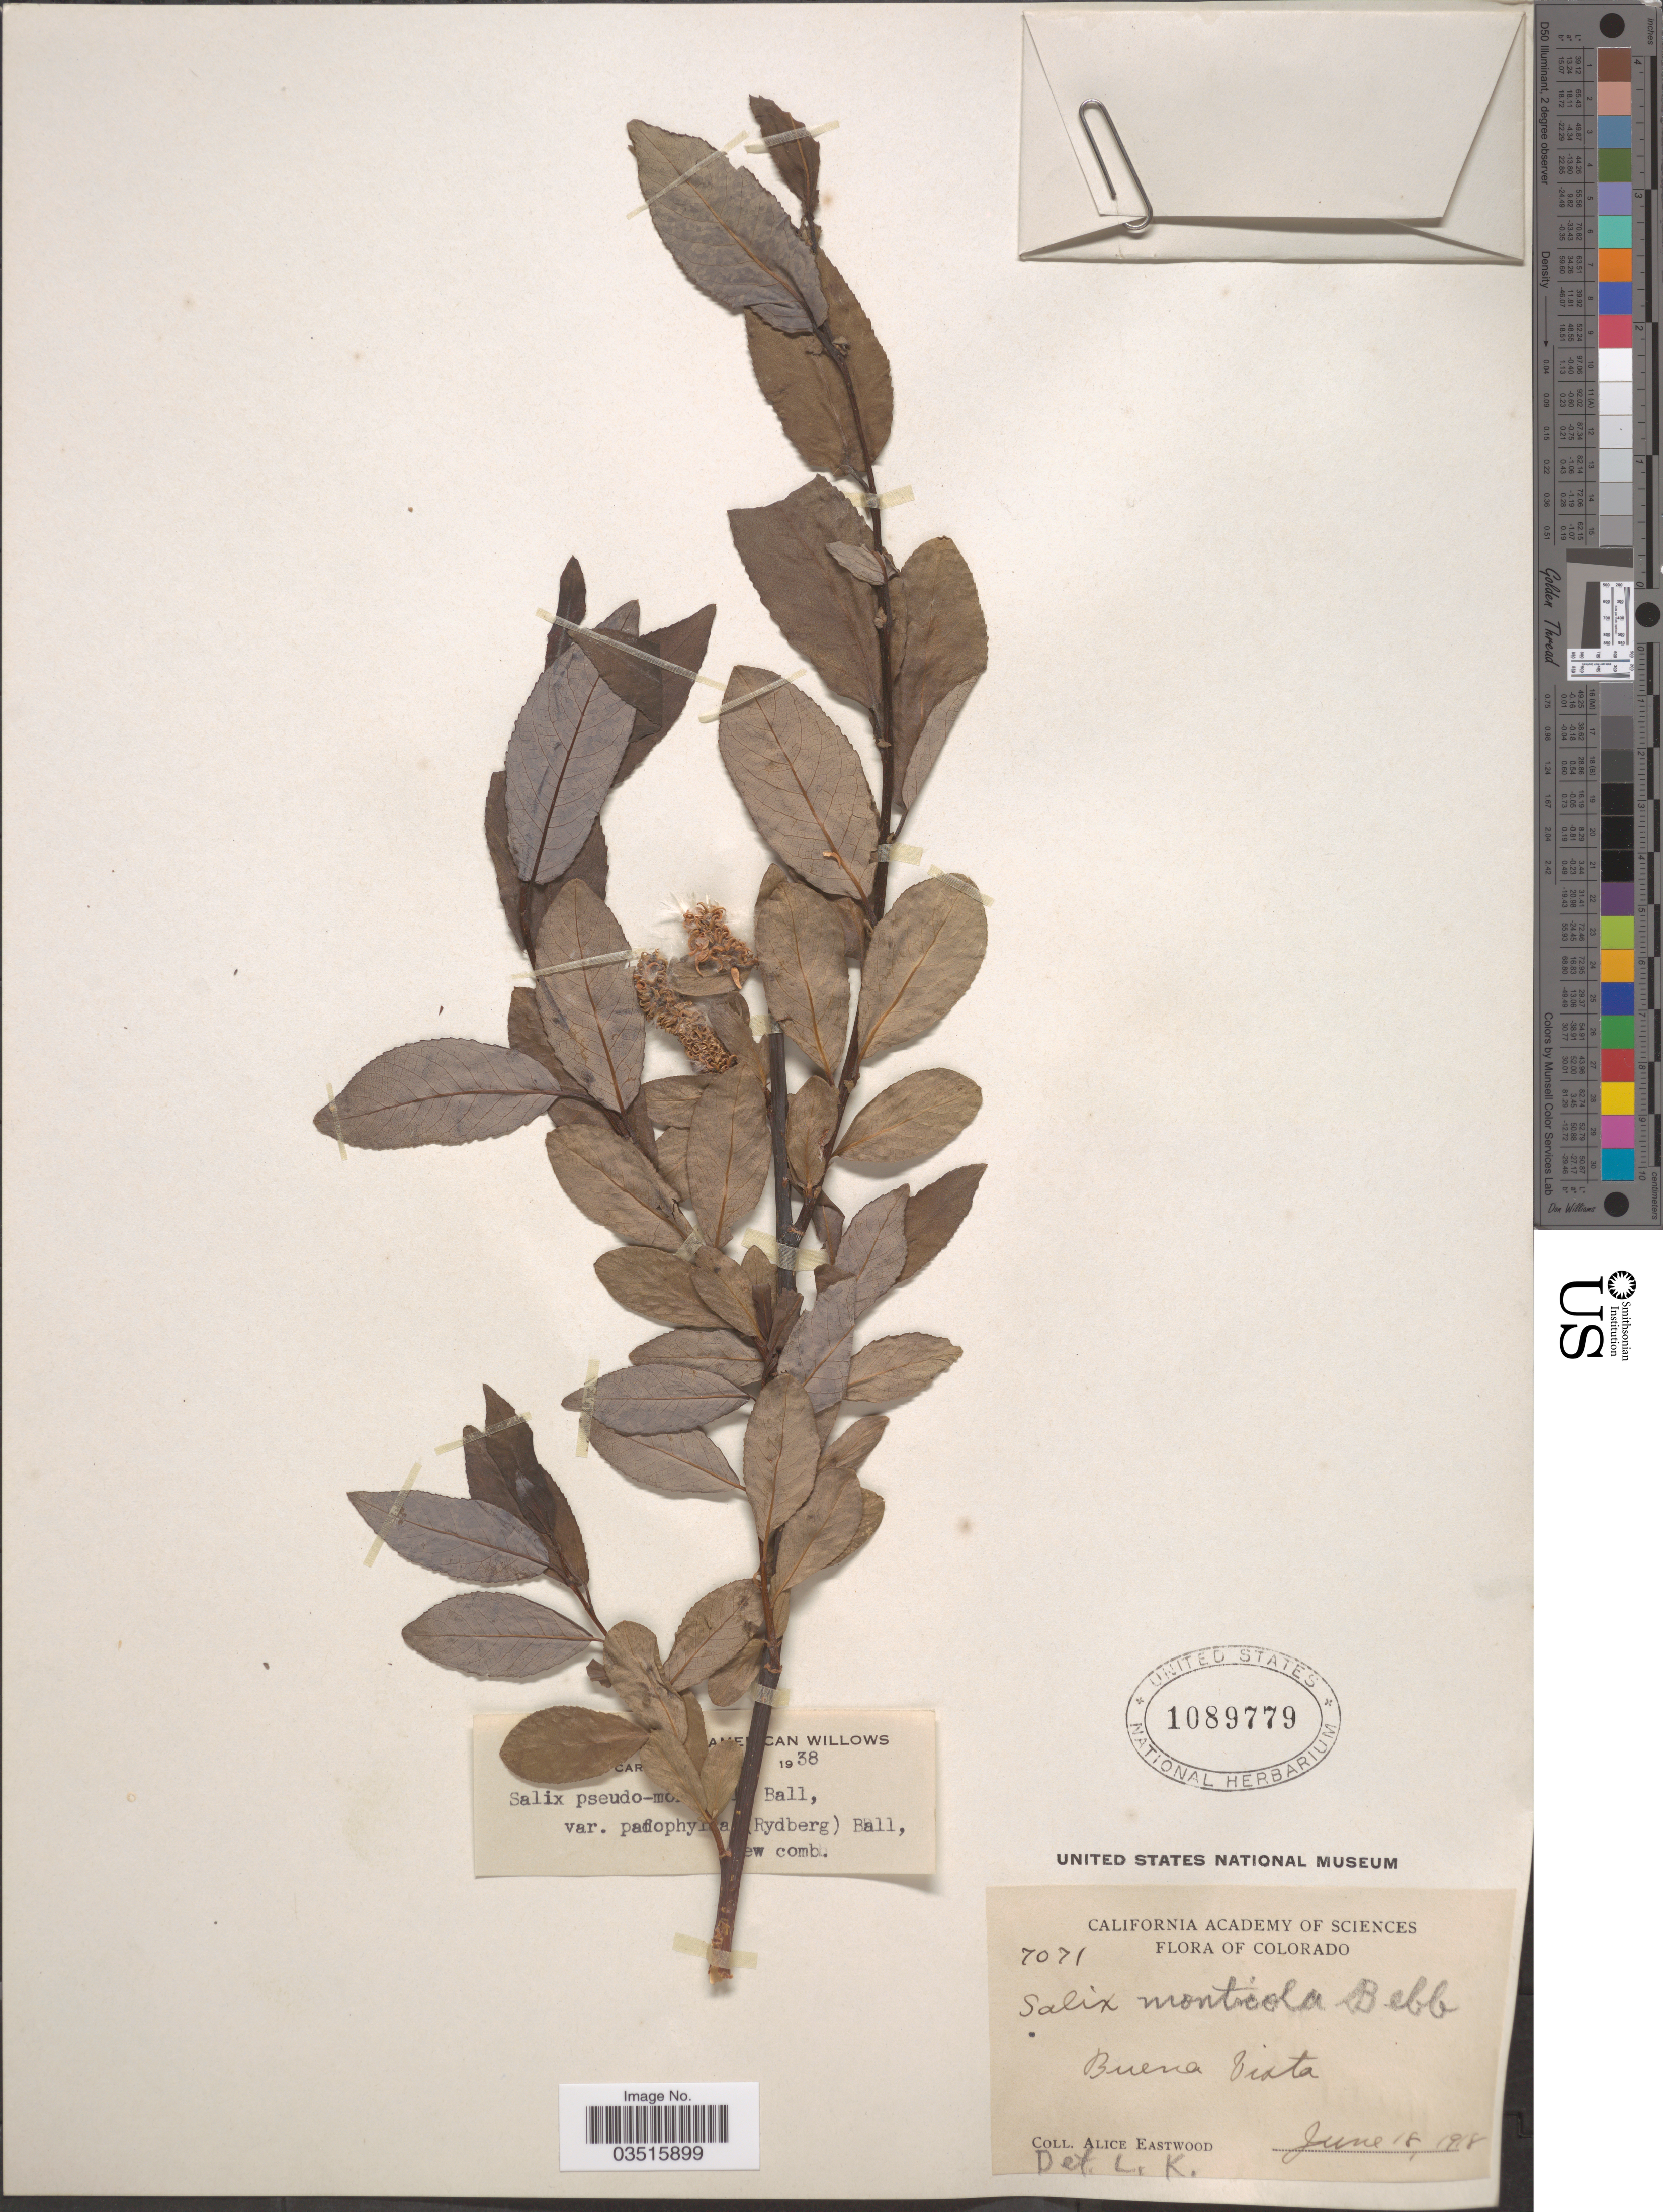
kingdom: Plantae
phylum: Tracheophyta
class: Magnoliopsida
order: Malpighiales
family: Salicaceae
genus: Salix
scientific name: Salix monticola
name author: Bebb.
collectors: A. Eastwood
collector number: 7071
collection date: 1918-06-18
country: United States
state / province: Colorado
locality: Buena Vista.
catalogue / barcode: US 1089779